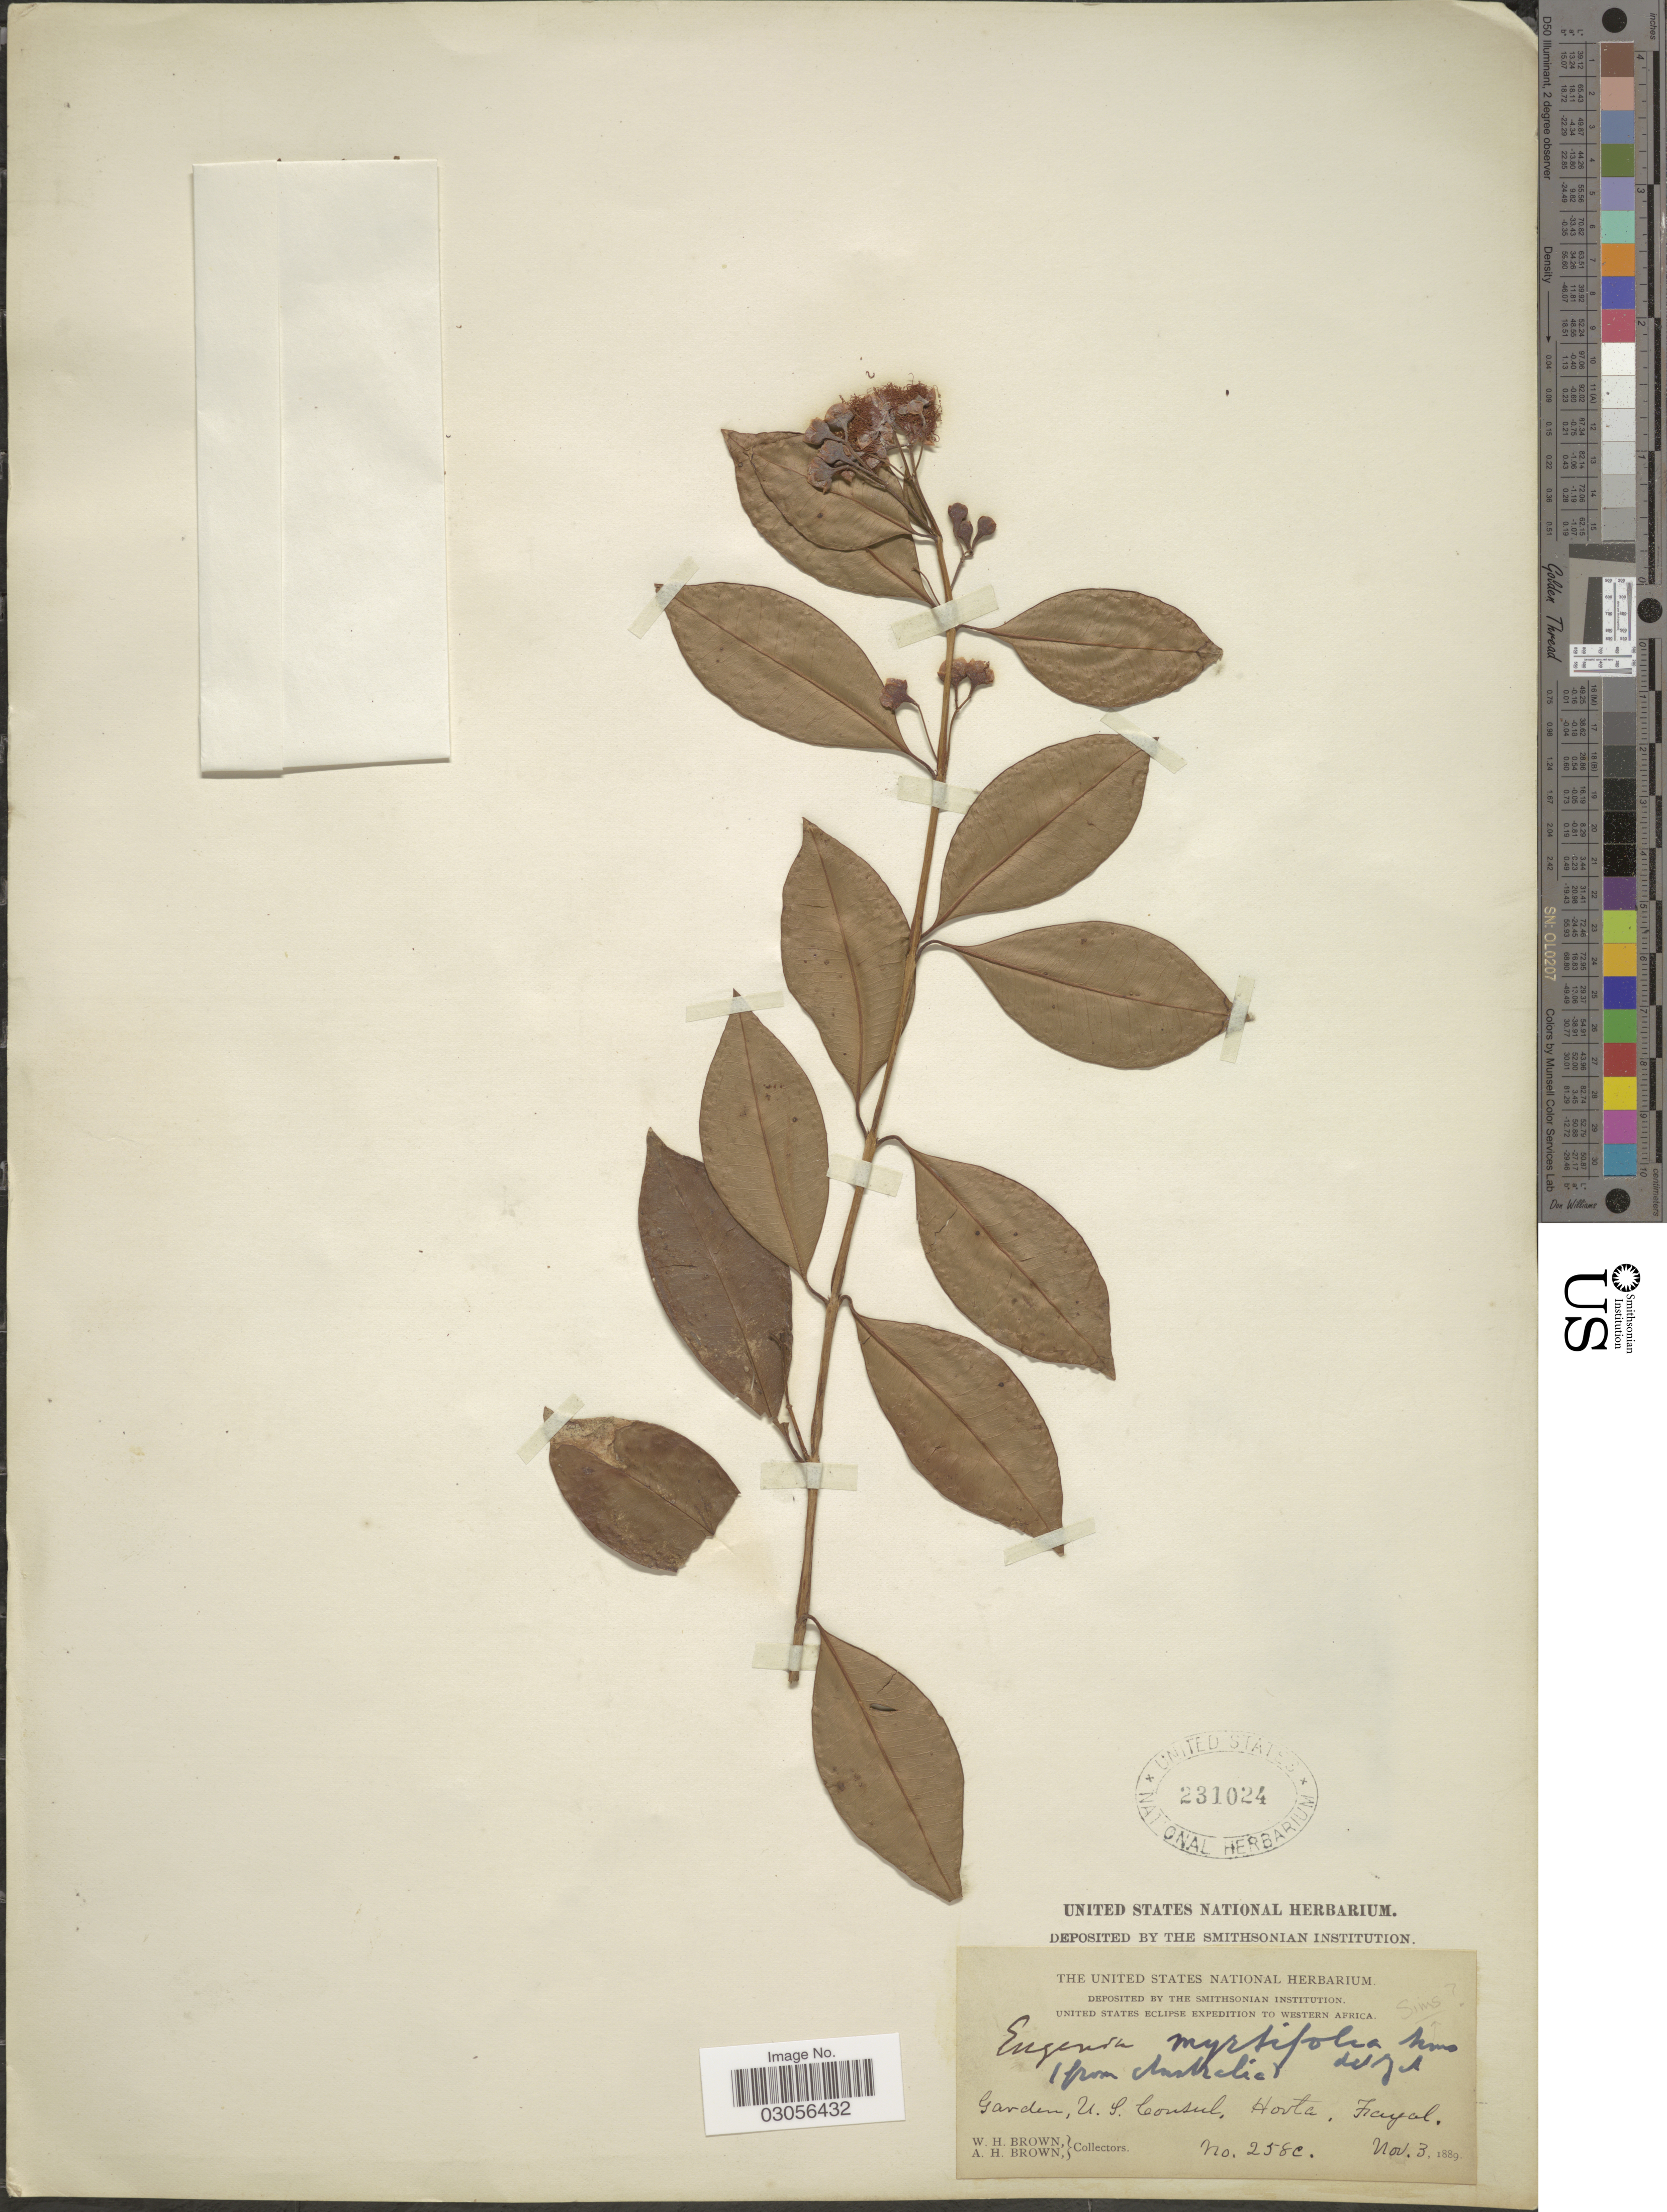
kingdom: Plantae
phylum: Tracheophyta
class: Magnoliopsida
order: Myrtales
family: Myrtaceae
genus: Syzygium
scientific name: Syzygium australe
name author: (J.C. Wendl. ex Link) B. Hyland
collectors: W. H. Brown & A. H. Brown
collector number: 258c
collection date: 1889-11-03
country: Portugal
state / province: Azores (Aut. Reg.)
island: Faial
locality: Western Africa, Garden, U.S. Consul, Horta, Fayal.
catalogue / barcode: US 231024